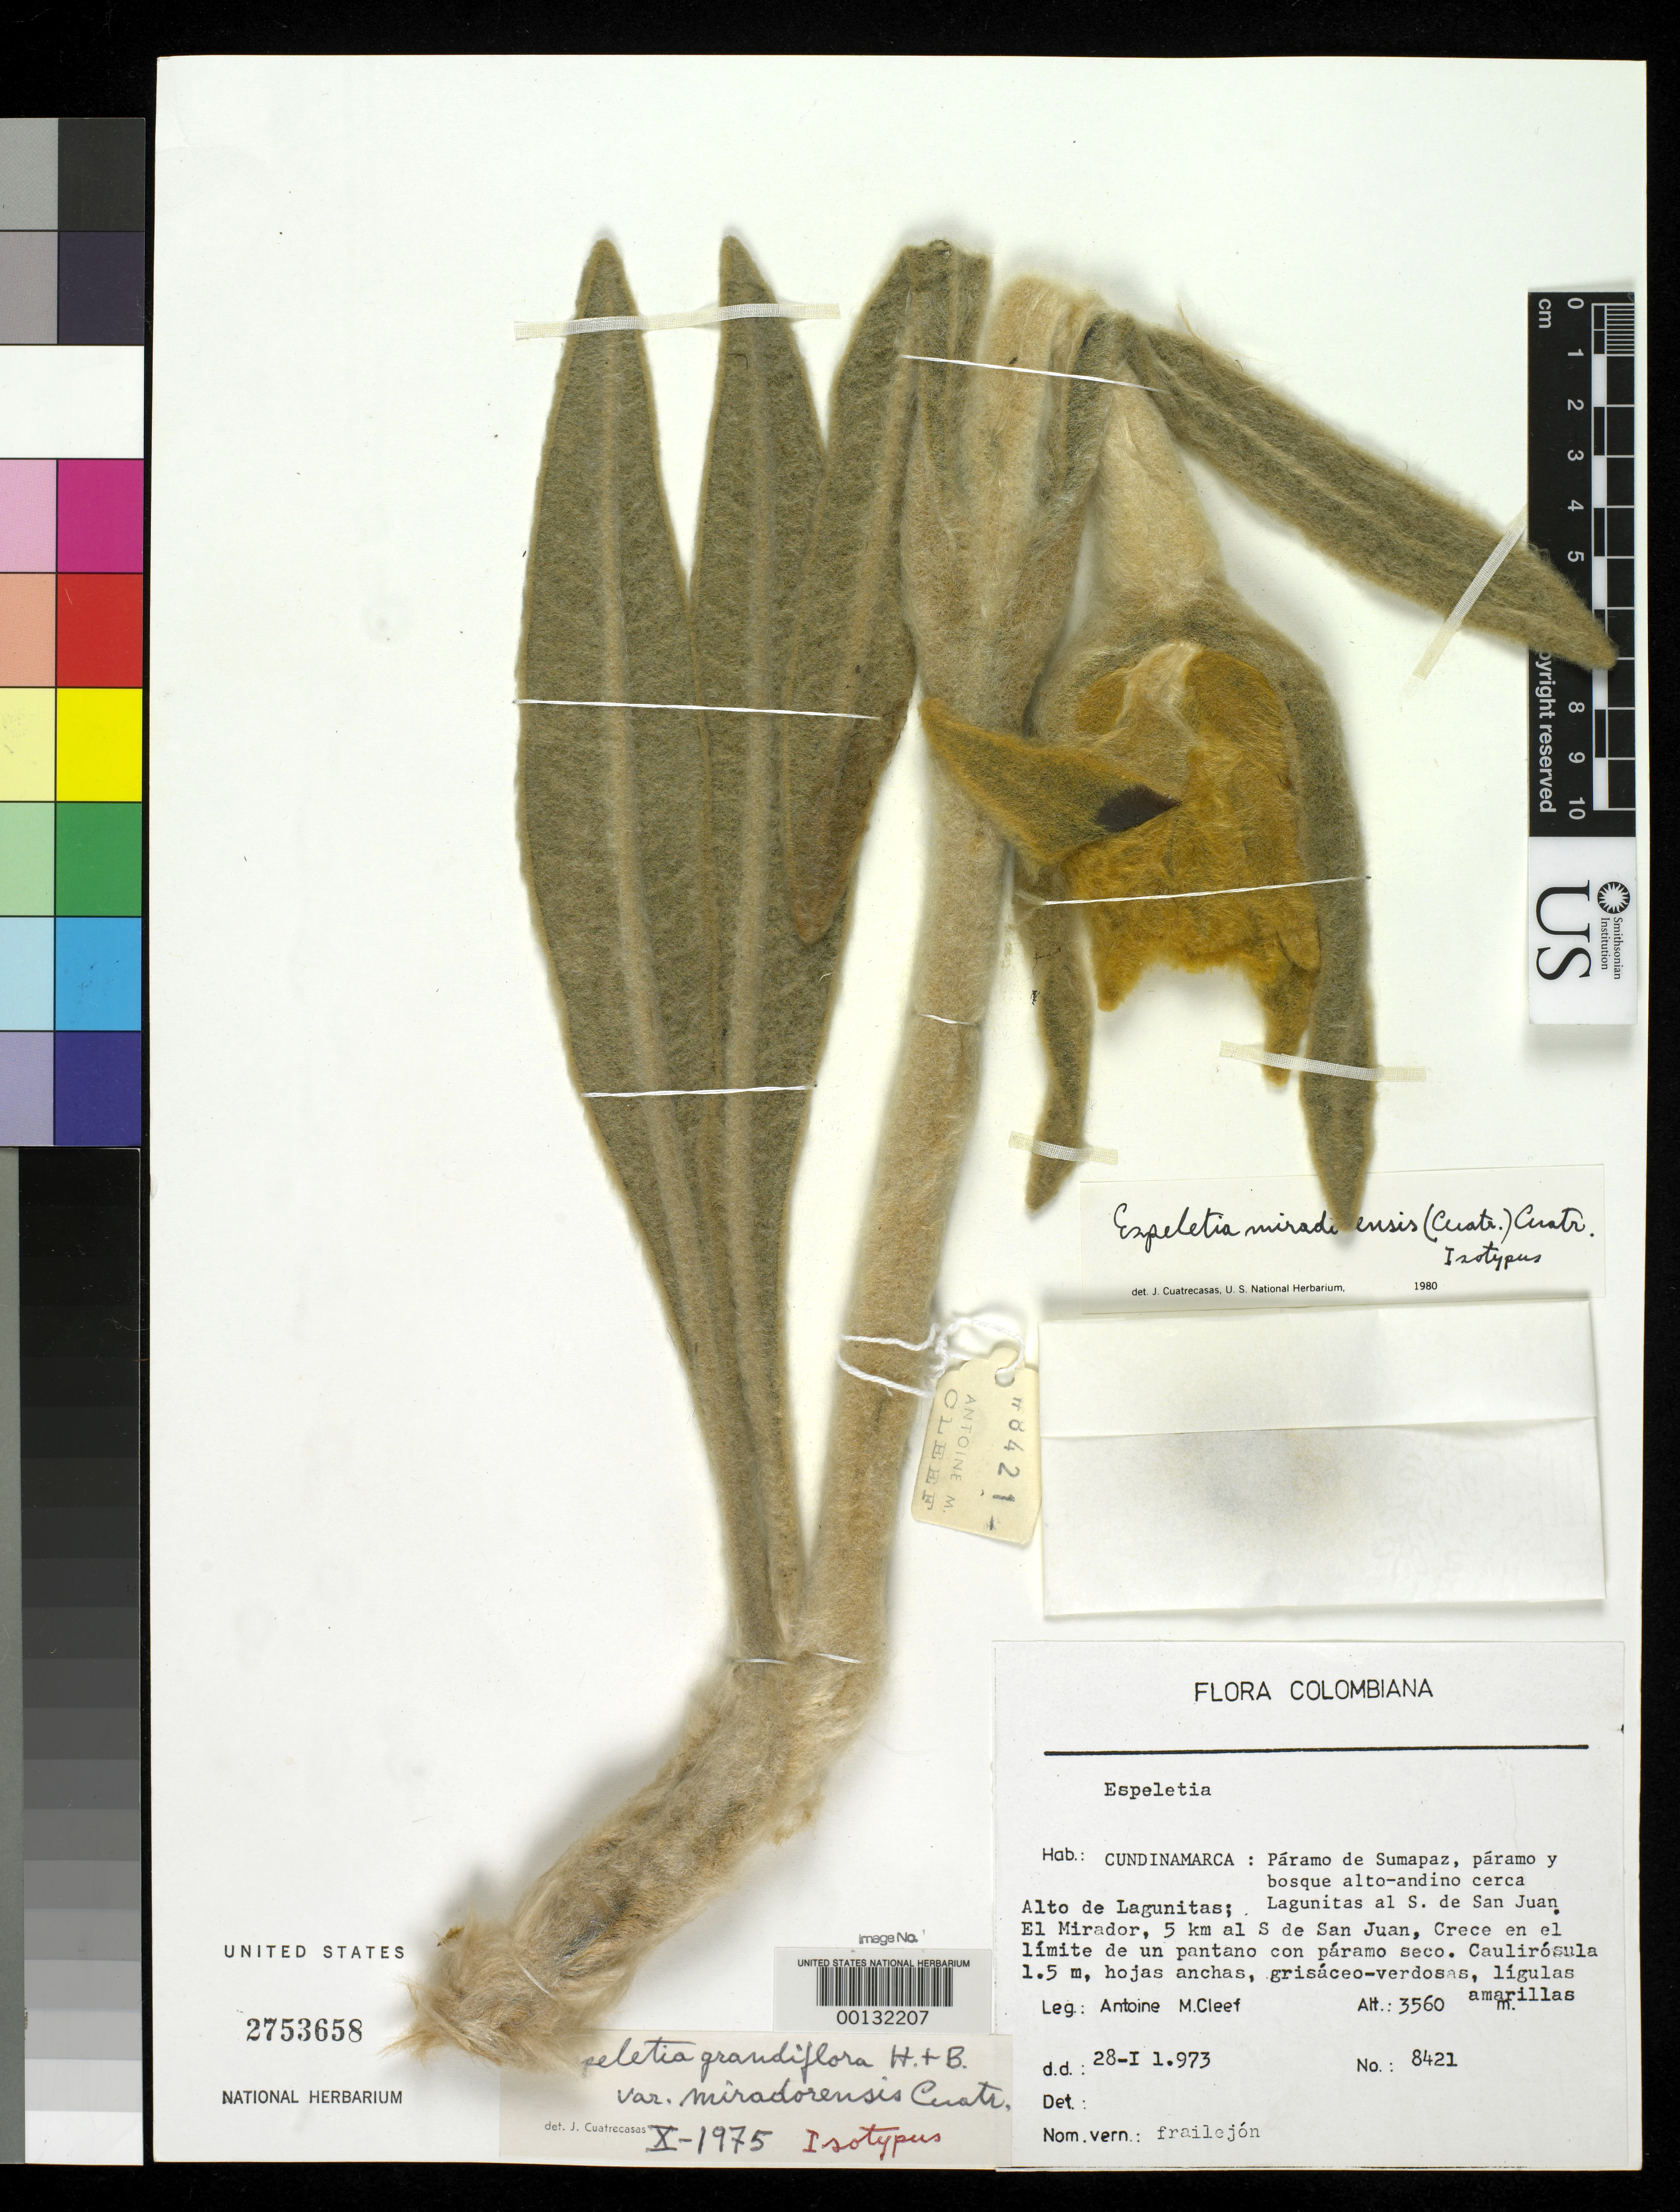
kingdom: Plantae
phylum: Tracheophyta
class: Magnoliopsida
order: Asterales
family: Asteraceae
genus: Espeletia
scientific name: Espeletia grandiflora var. miradorensis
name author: Cuatrec.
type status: Isotype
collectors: A. M. Cleef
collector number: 8421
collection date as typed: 28 Jan 1973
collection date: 1973-01-28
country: Colombia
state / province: Cundinamarca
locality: Páramo de Sumapaz, Cerca Alto de Lagunitas, El Mirador. [Páramo de Sumapaz, near Alto de Lagunitas (?), El Mirador (the overlook?)]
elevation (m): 3560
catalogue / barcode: US 2753658